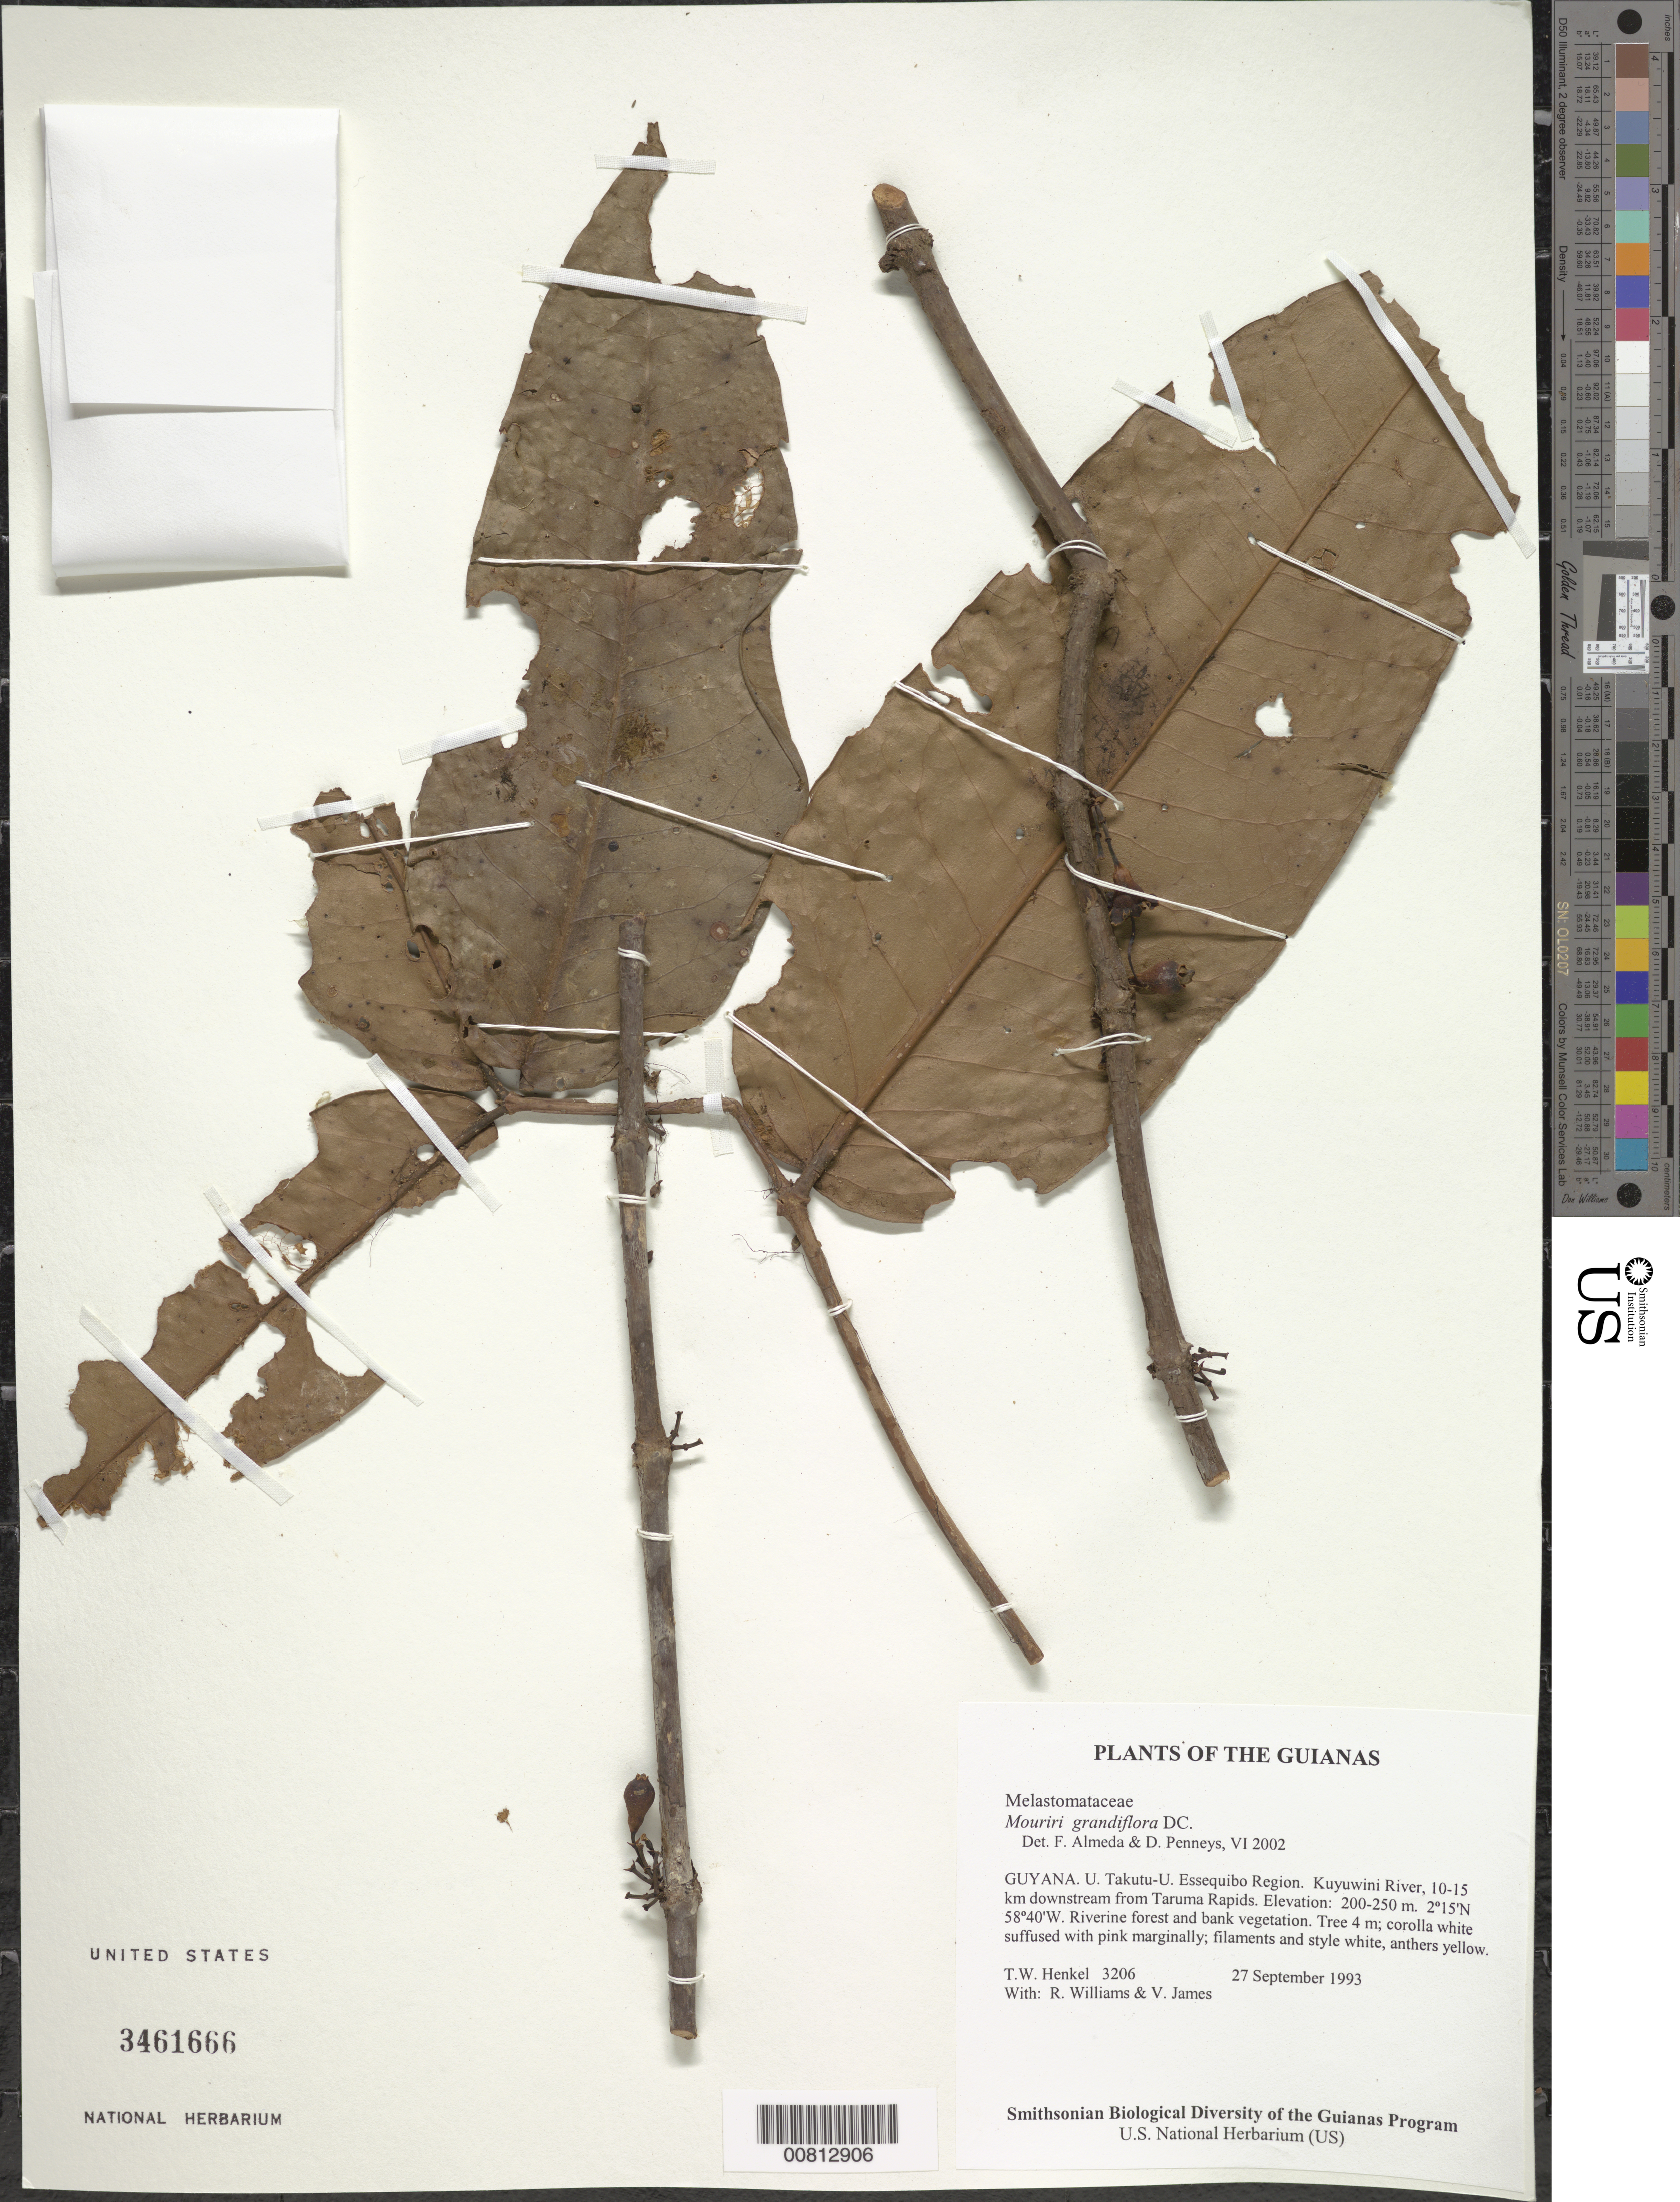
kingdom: Plantae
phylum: Tracheophyta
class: Magnoliopsida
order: Myrtales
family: Melastomataceae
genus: Mouriri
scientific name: Mouriri grandiflora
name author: DC.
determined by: Almeda, F.; Penneys, D. S.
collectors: T. Henkel, R. Williams & V. James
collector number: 3206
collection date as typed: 27 September 1993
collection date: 1993-09-27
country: Guyana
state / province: U. Takutu-U. Essequibo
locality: Kuyuwini River, 10-15 km downstream from Taruma Rapids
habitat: Riverine forest and bank vegetation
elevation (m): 200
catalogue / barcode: US 3461666